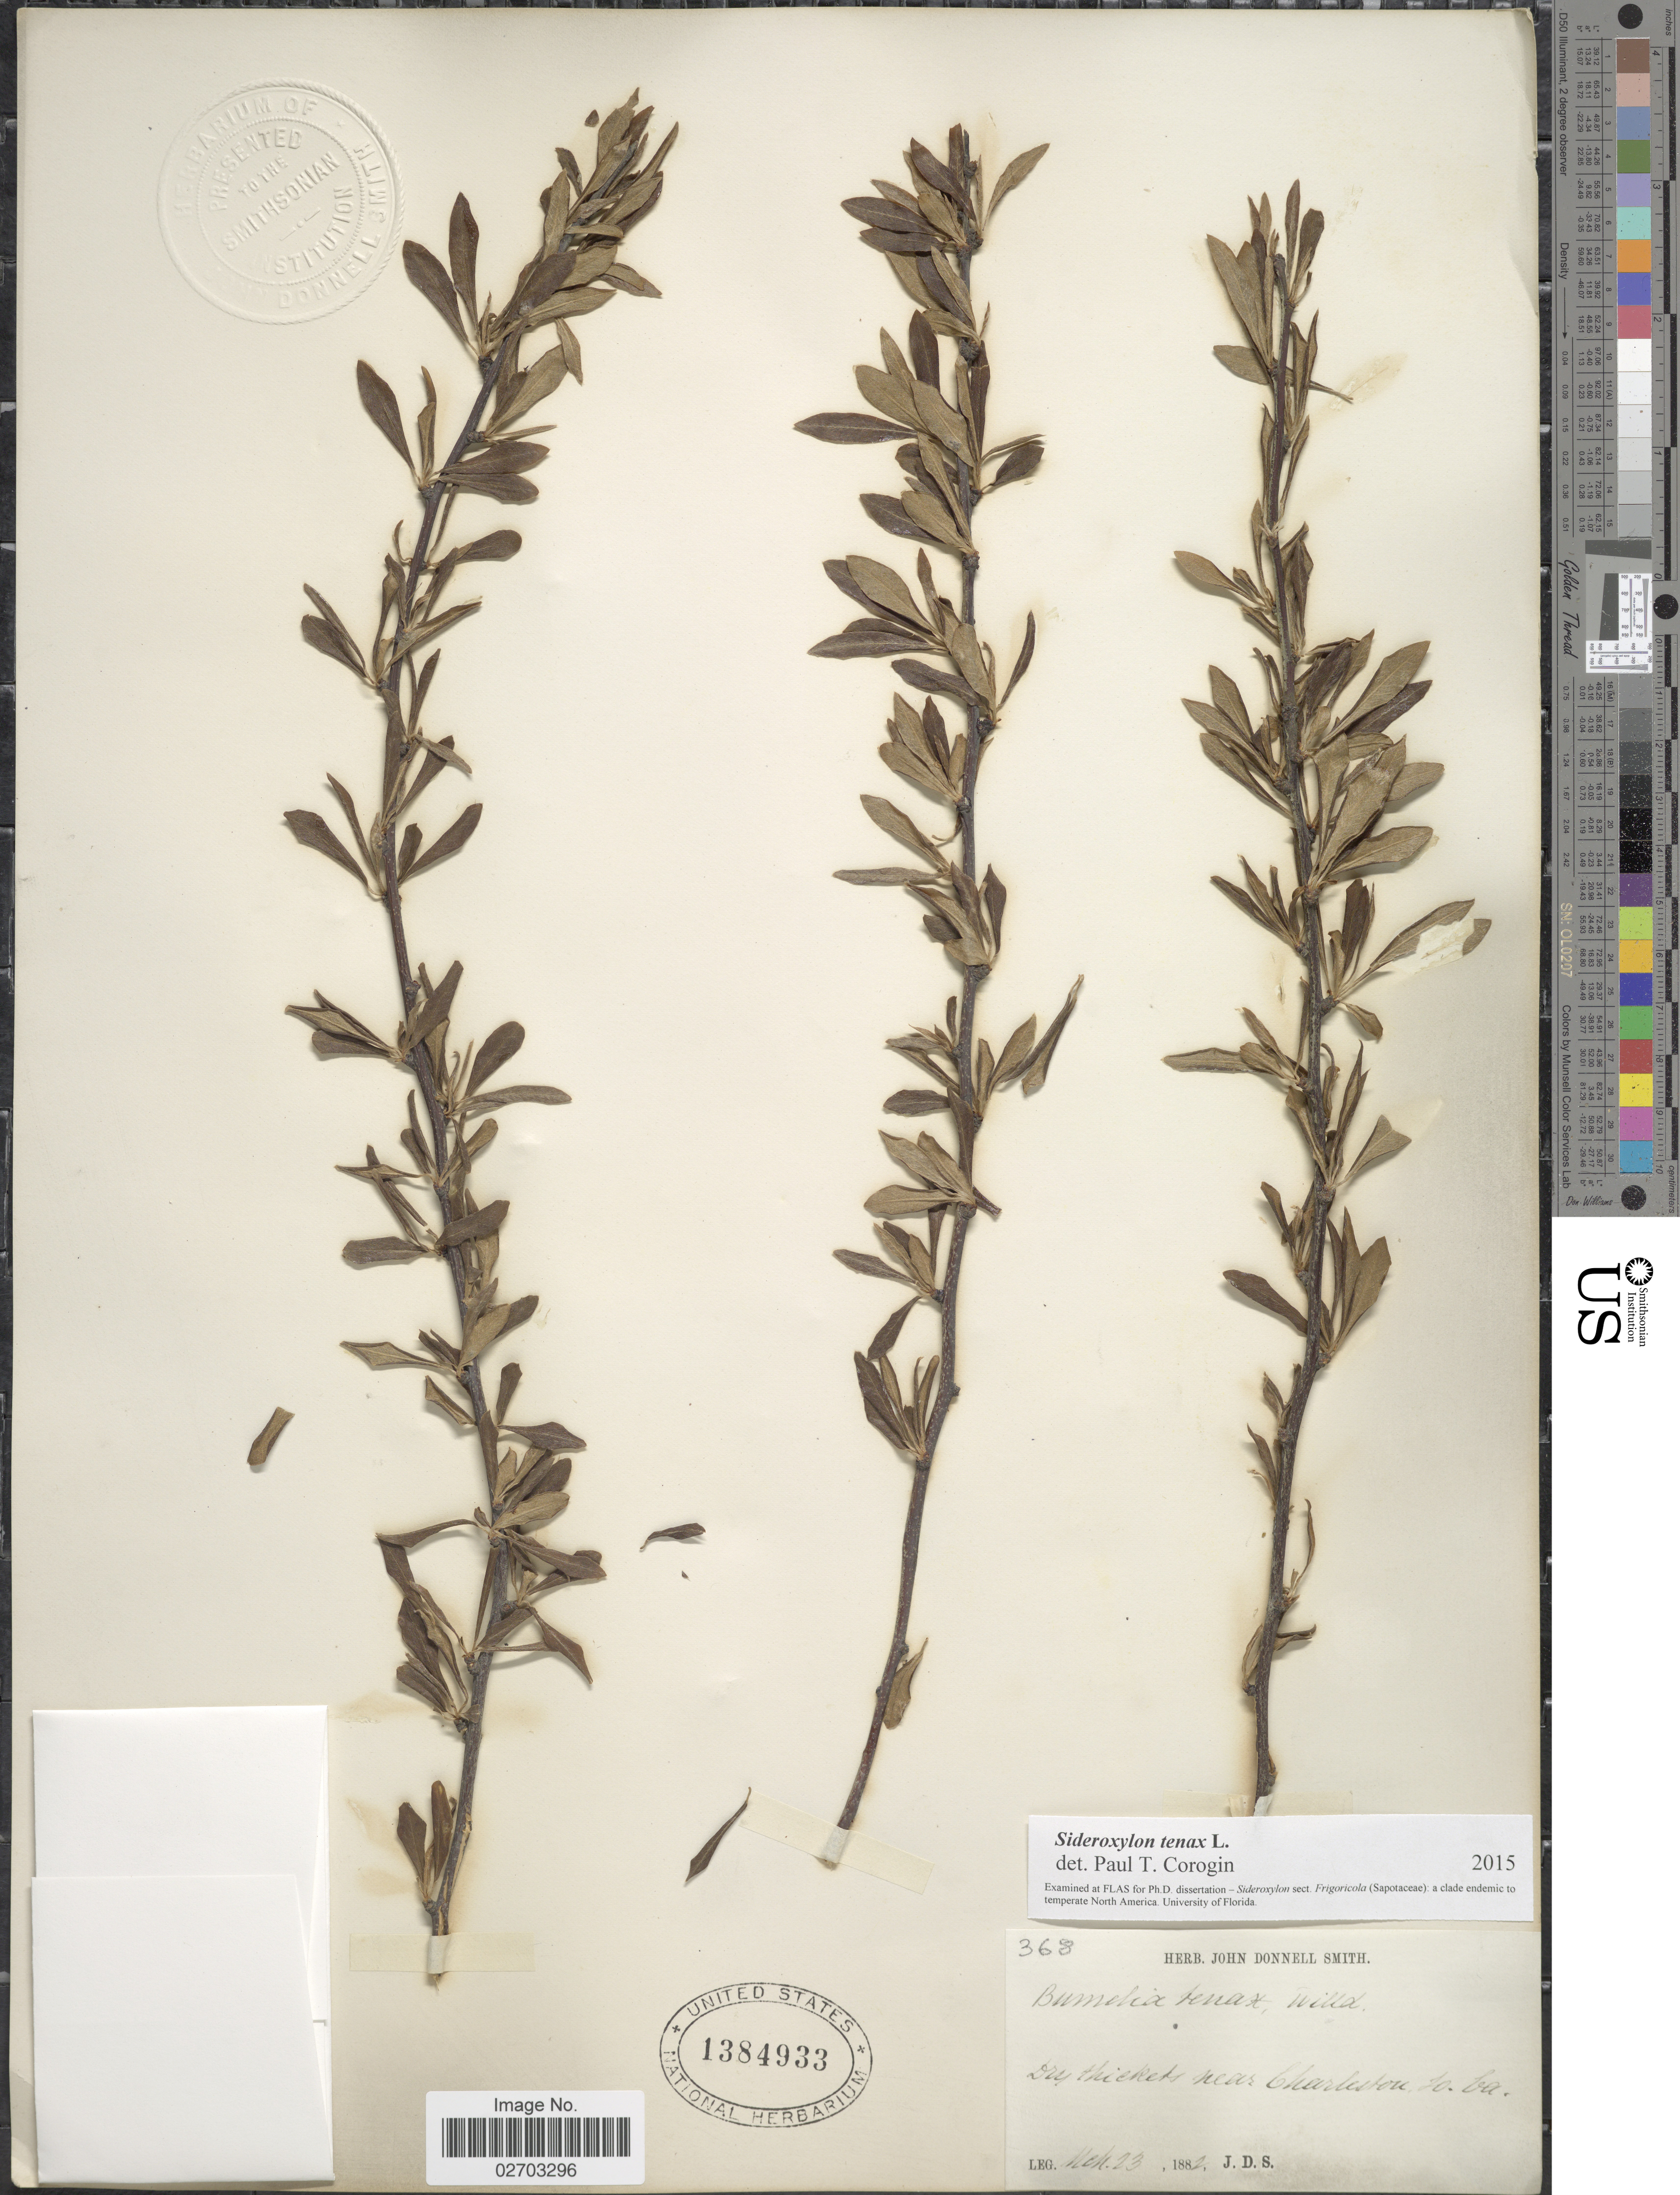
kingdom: Plantae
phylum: Tracheophyta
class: Magnoliopsida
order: Ericales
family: Sapotaceae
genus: Sideroxylon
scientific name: Sideroxylon tenax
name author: L.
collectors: J. Donnell Smith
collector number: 368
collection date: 1882-03-23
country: United States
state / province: South Carolina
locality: Near Charleston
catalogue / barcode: US 1384933